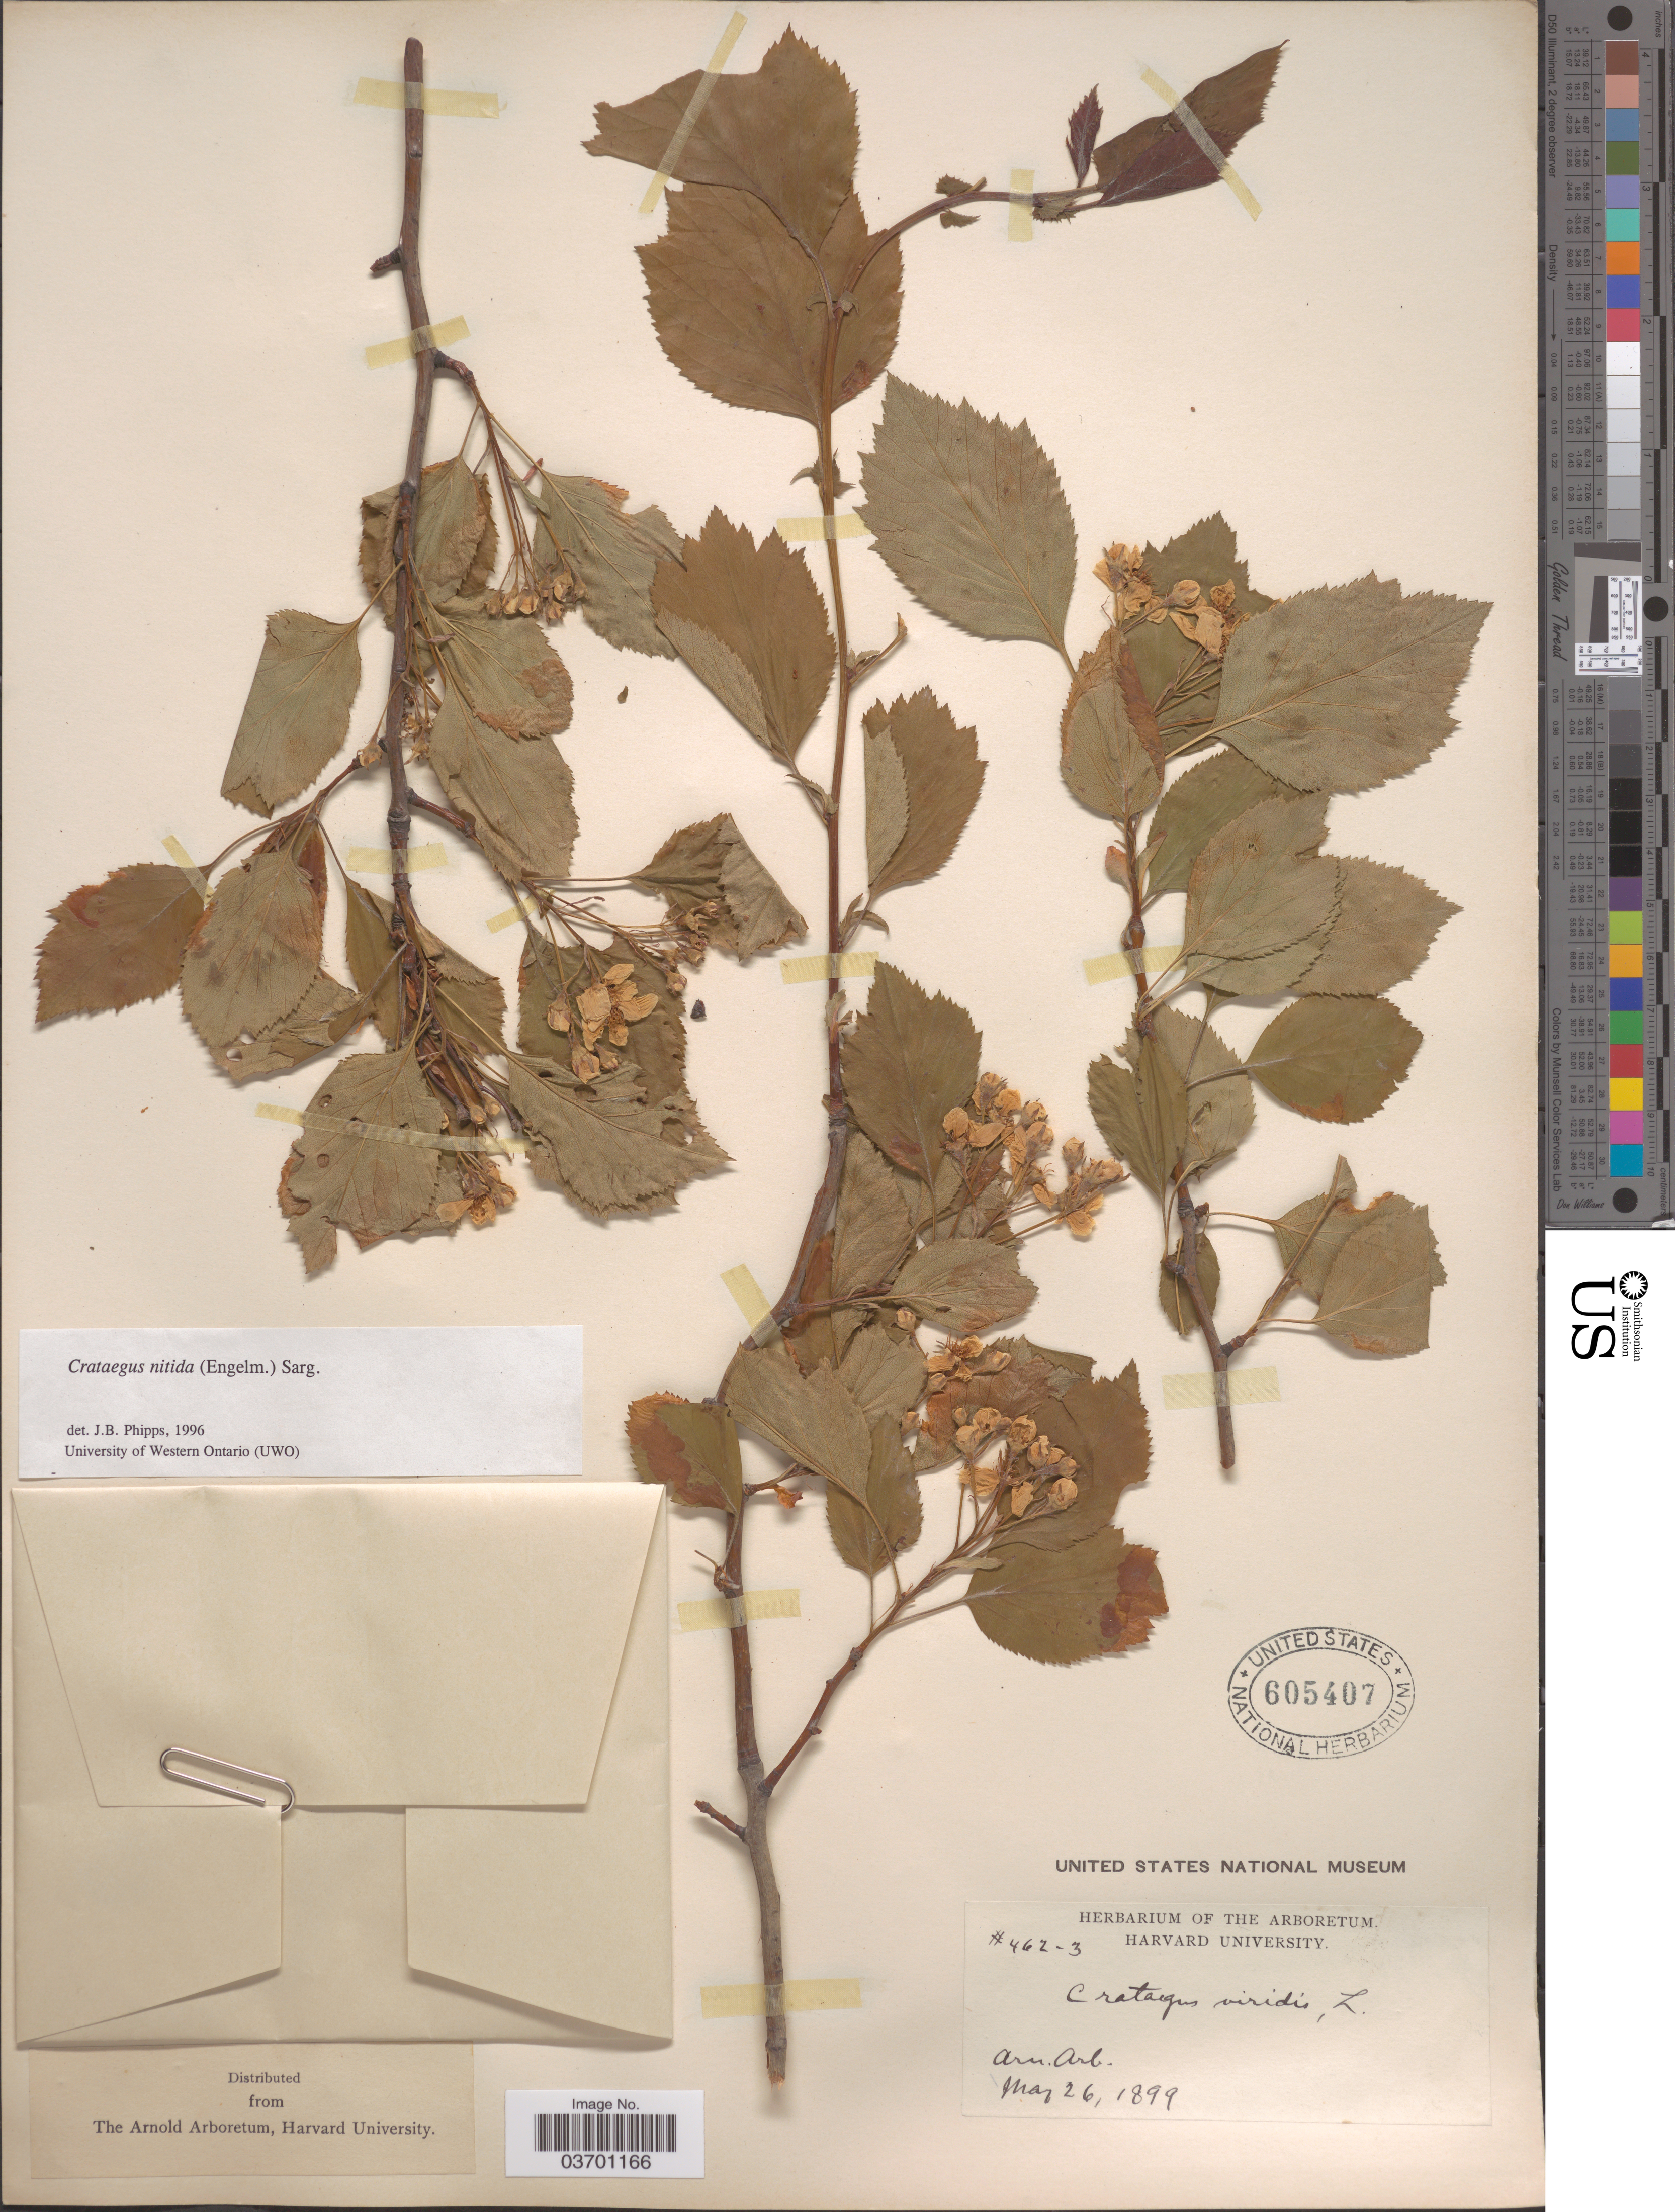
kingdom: Plantae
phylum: Tracheophyta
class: Magnoliopsida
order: Rosales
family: Rosaceae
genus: Crataegus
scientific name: Crataegus nitida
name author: (Engelm. ex Britton & N.E. Br.) Sarg.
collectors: Ex herb. of the Arboretum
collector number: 462-3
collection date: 1899-05-26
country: United States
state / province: Massachusetts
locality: Arn. Arb.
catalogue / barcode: US 605407